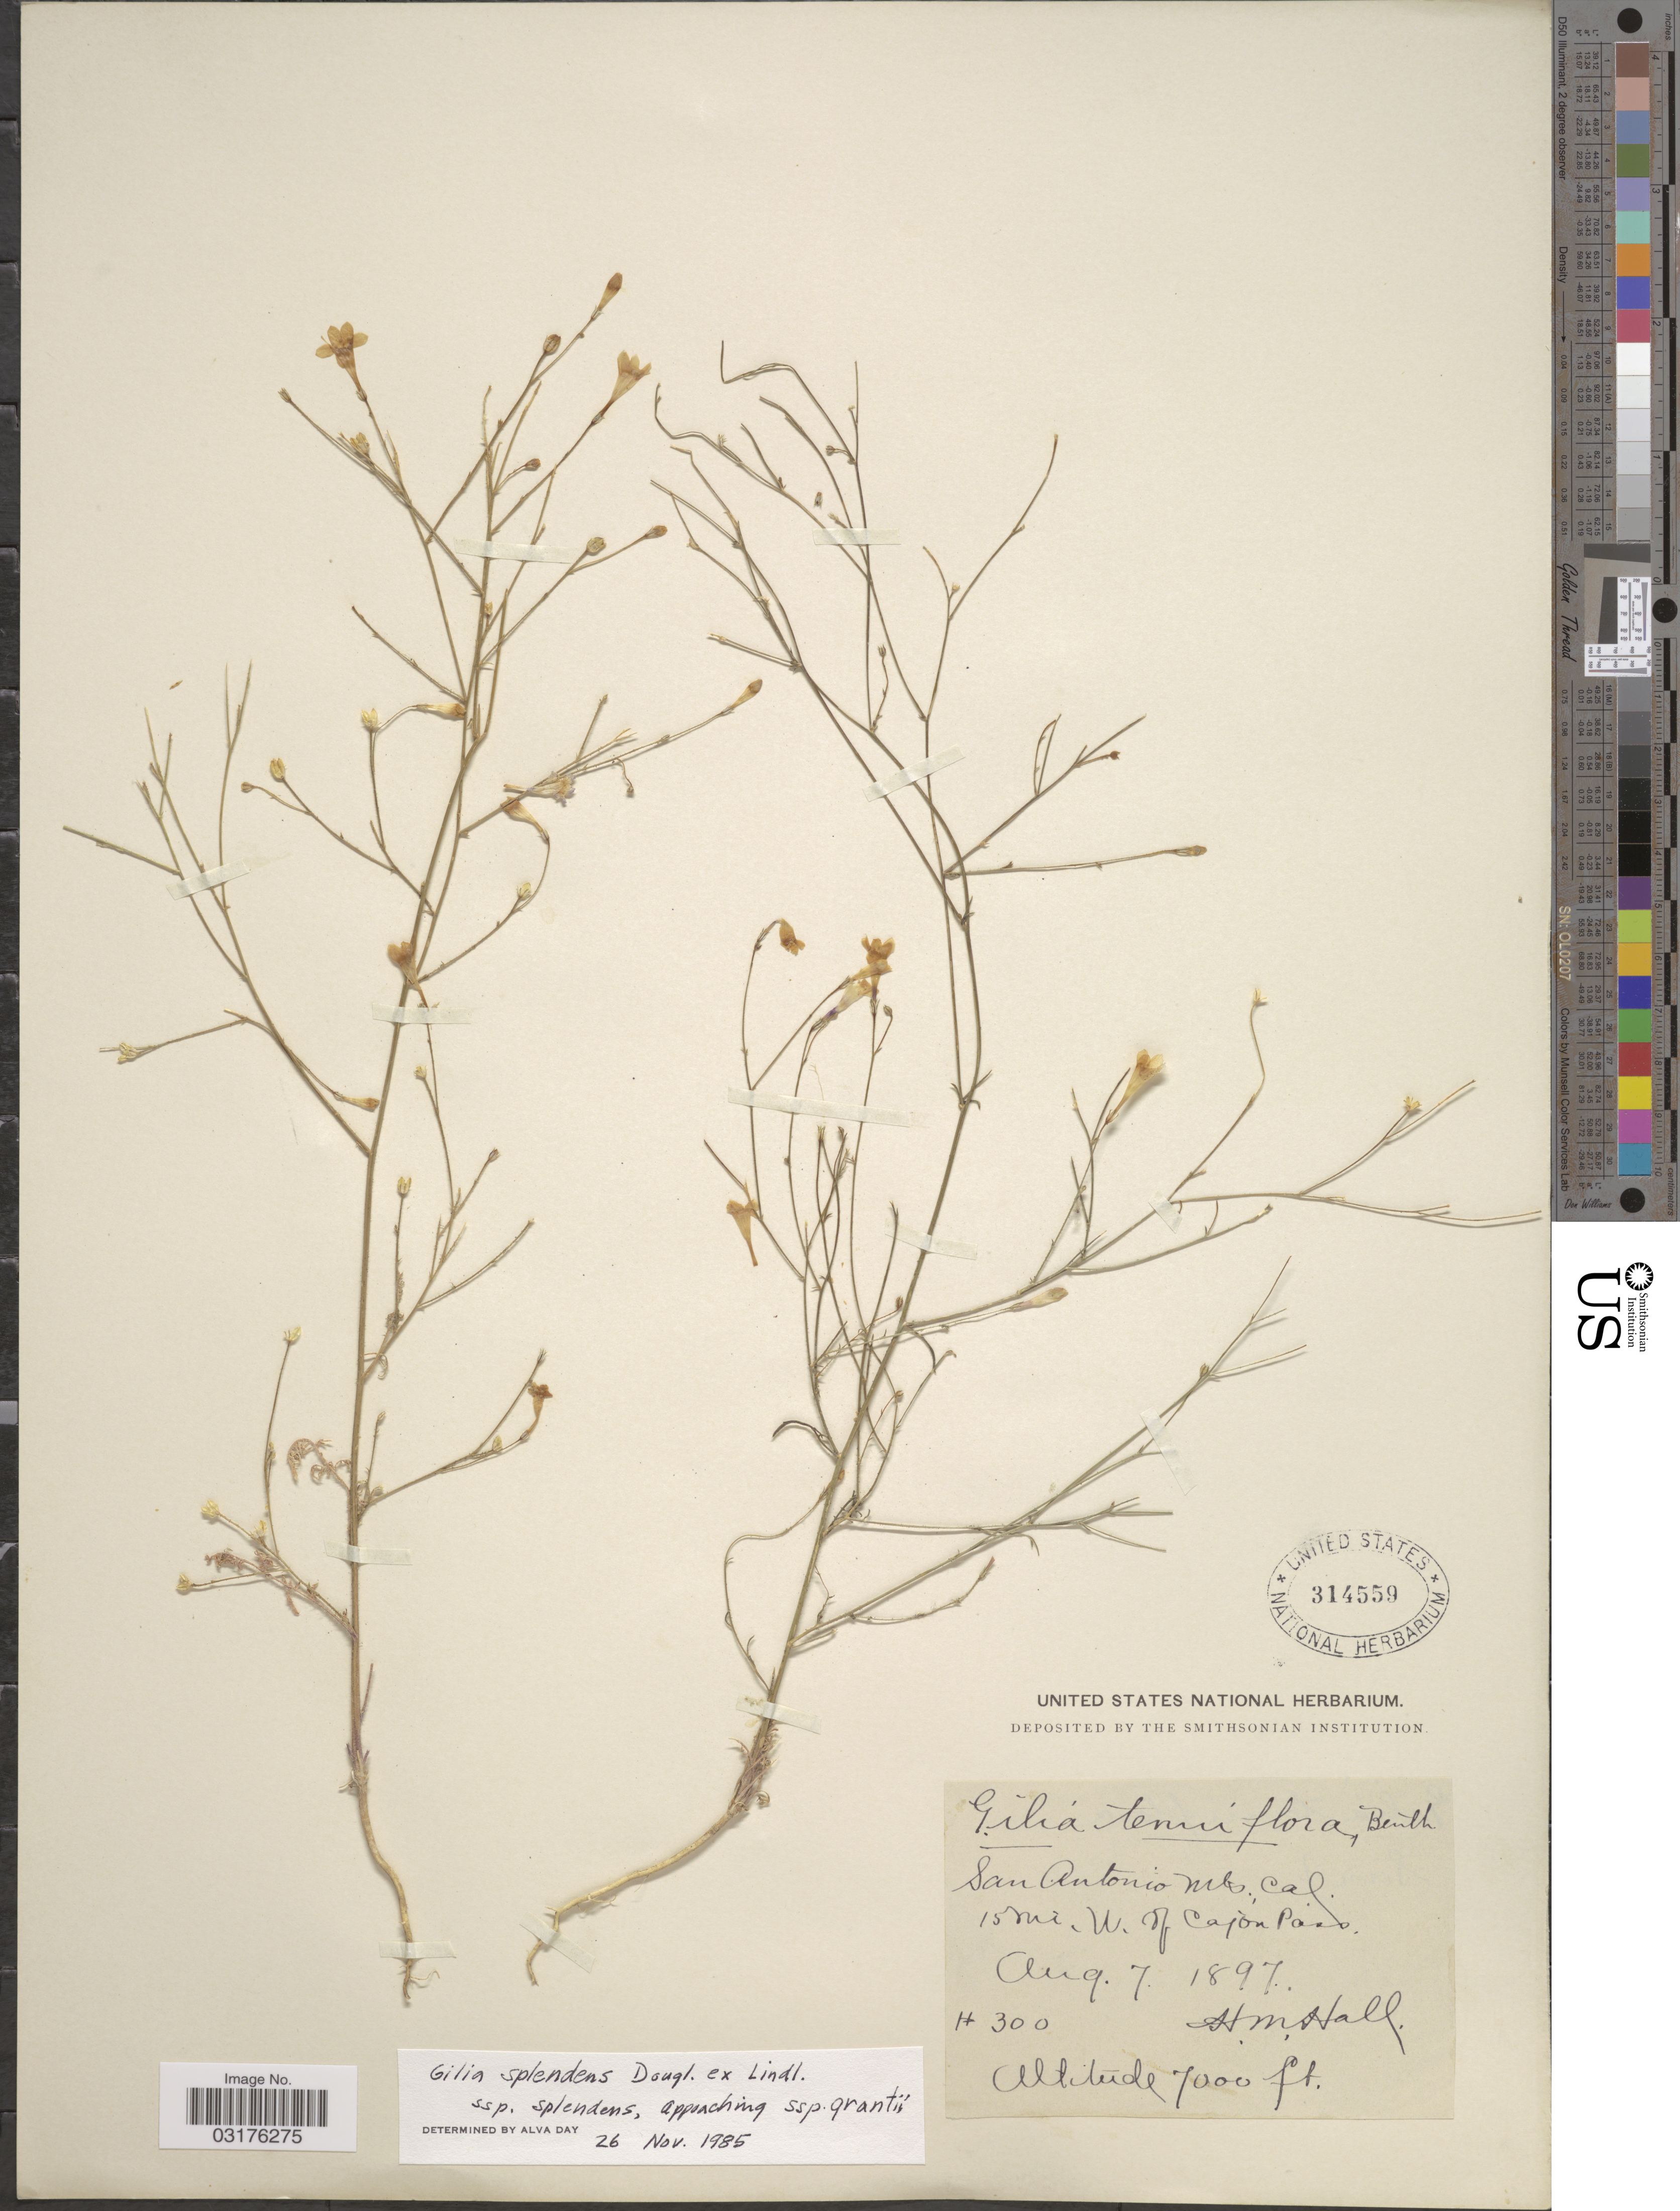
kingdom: Plantae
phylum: Tracheophyta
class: Magnoliopsida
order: Ericales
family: Polemoniaceae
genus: Saltugilia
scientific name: Saltugilia splendens subsp. splendens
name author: (Douglas ex H. Mason & A.D. Grant) L.A. Johnson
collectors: H. M. Hall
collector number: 300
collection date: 1897-08-07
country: United States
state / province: California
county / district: San Bernardino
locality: San Antonio Mts., Cal., 15 mi. W. of Cajon Pass.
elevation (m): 2134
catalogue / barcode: US 314559